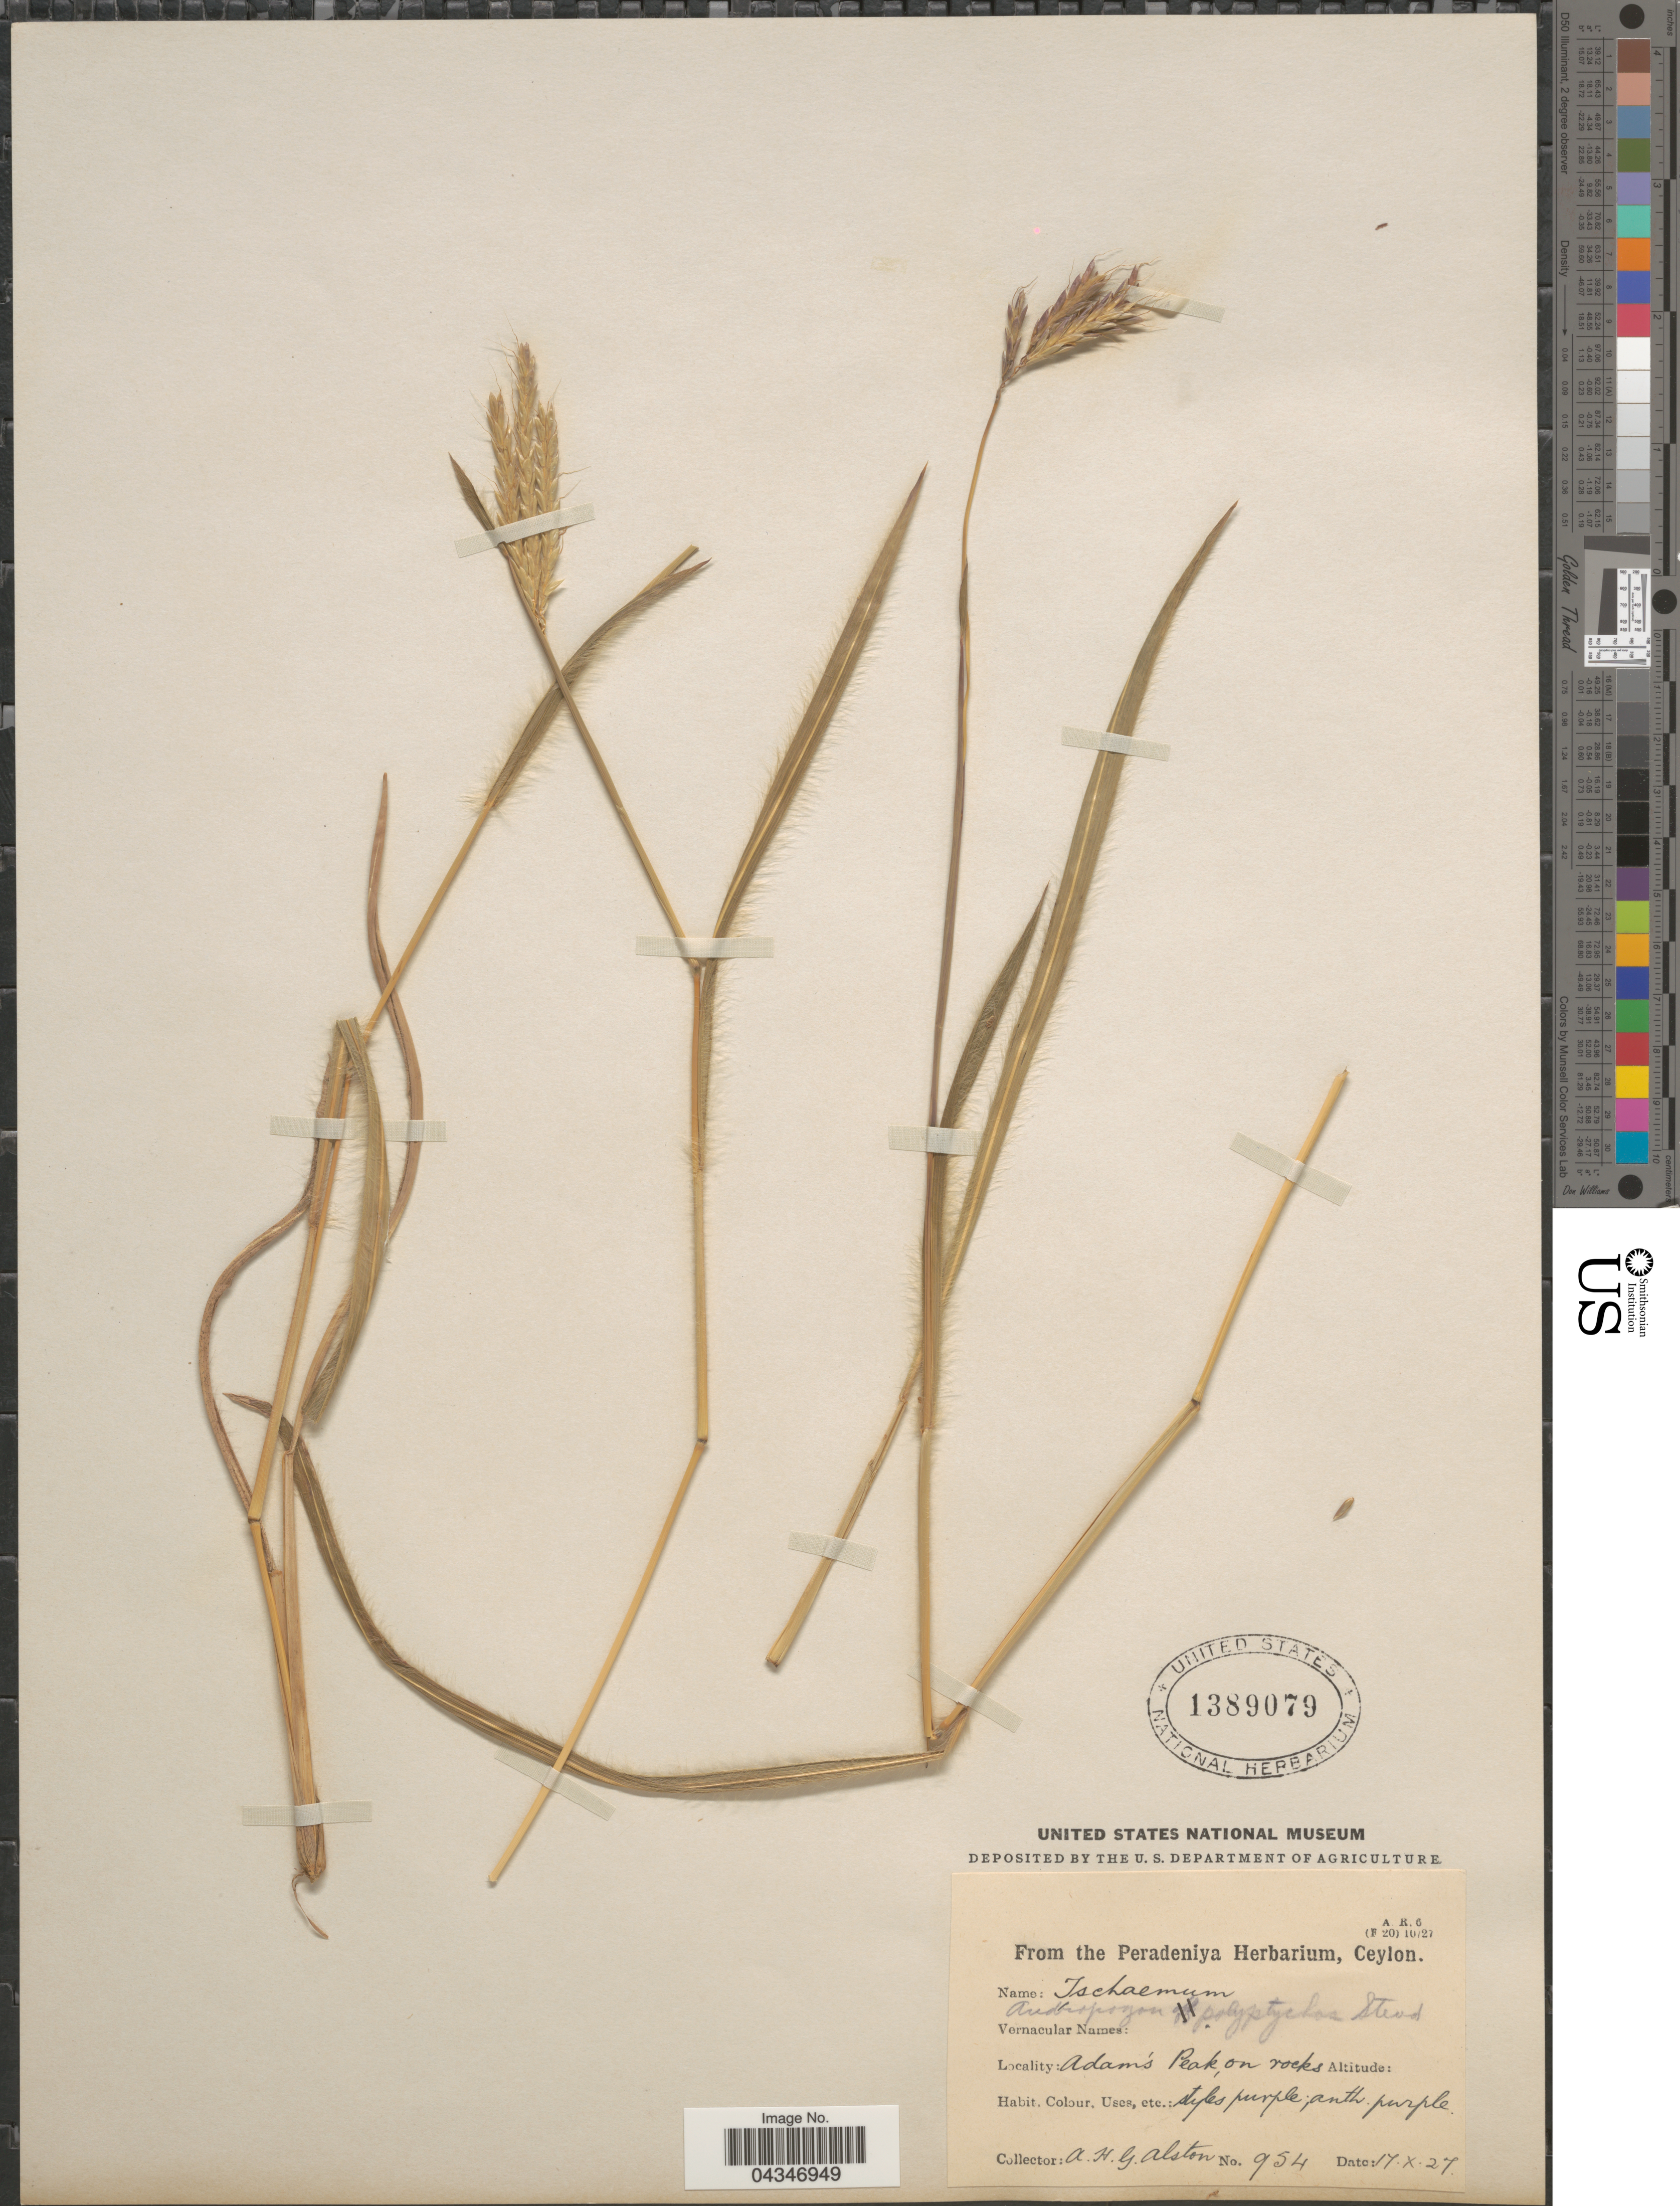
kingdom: Plantae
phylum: Tracheophyta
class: Liliopsida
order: Poales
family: Poaceae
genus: Andropogon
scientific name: Andropogon polyptychos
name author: Steud.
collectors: A. H. Alston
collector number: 954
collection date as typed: Transcribed d/m/y: 17/10/27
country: Sri Lanka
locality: Ceylon. Adam's Peak, on rocks.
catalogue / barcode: US 1389079